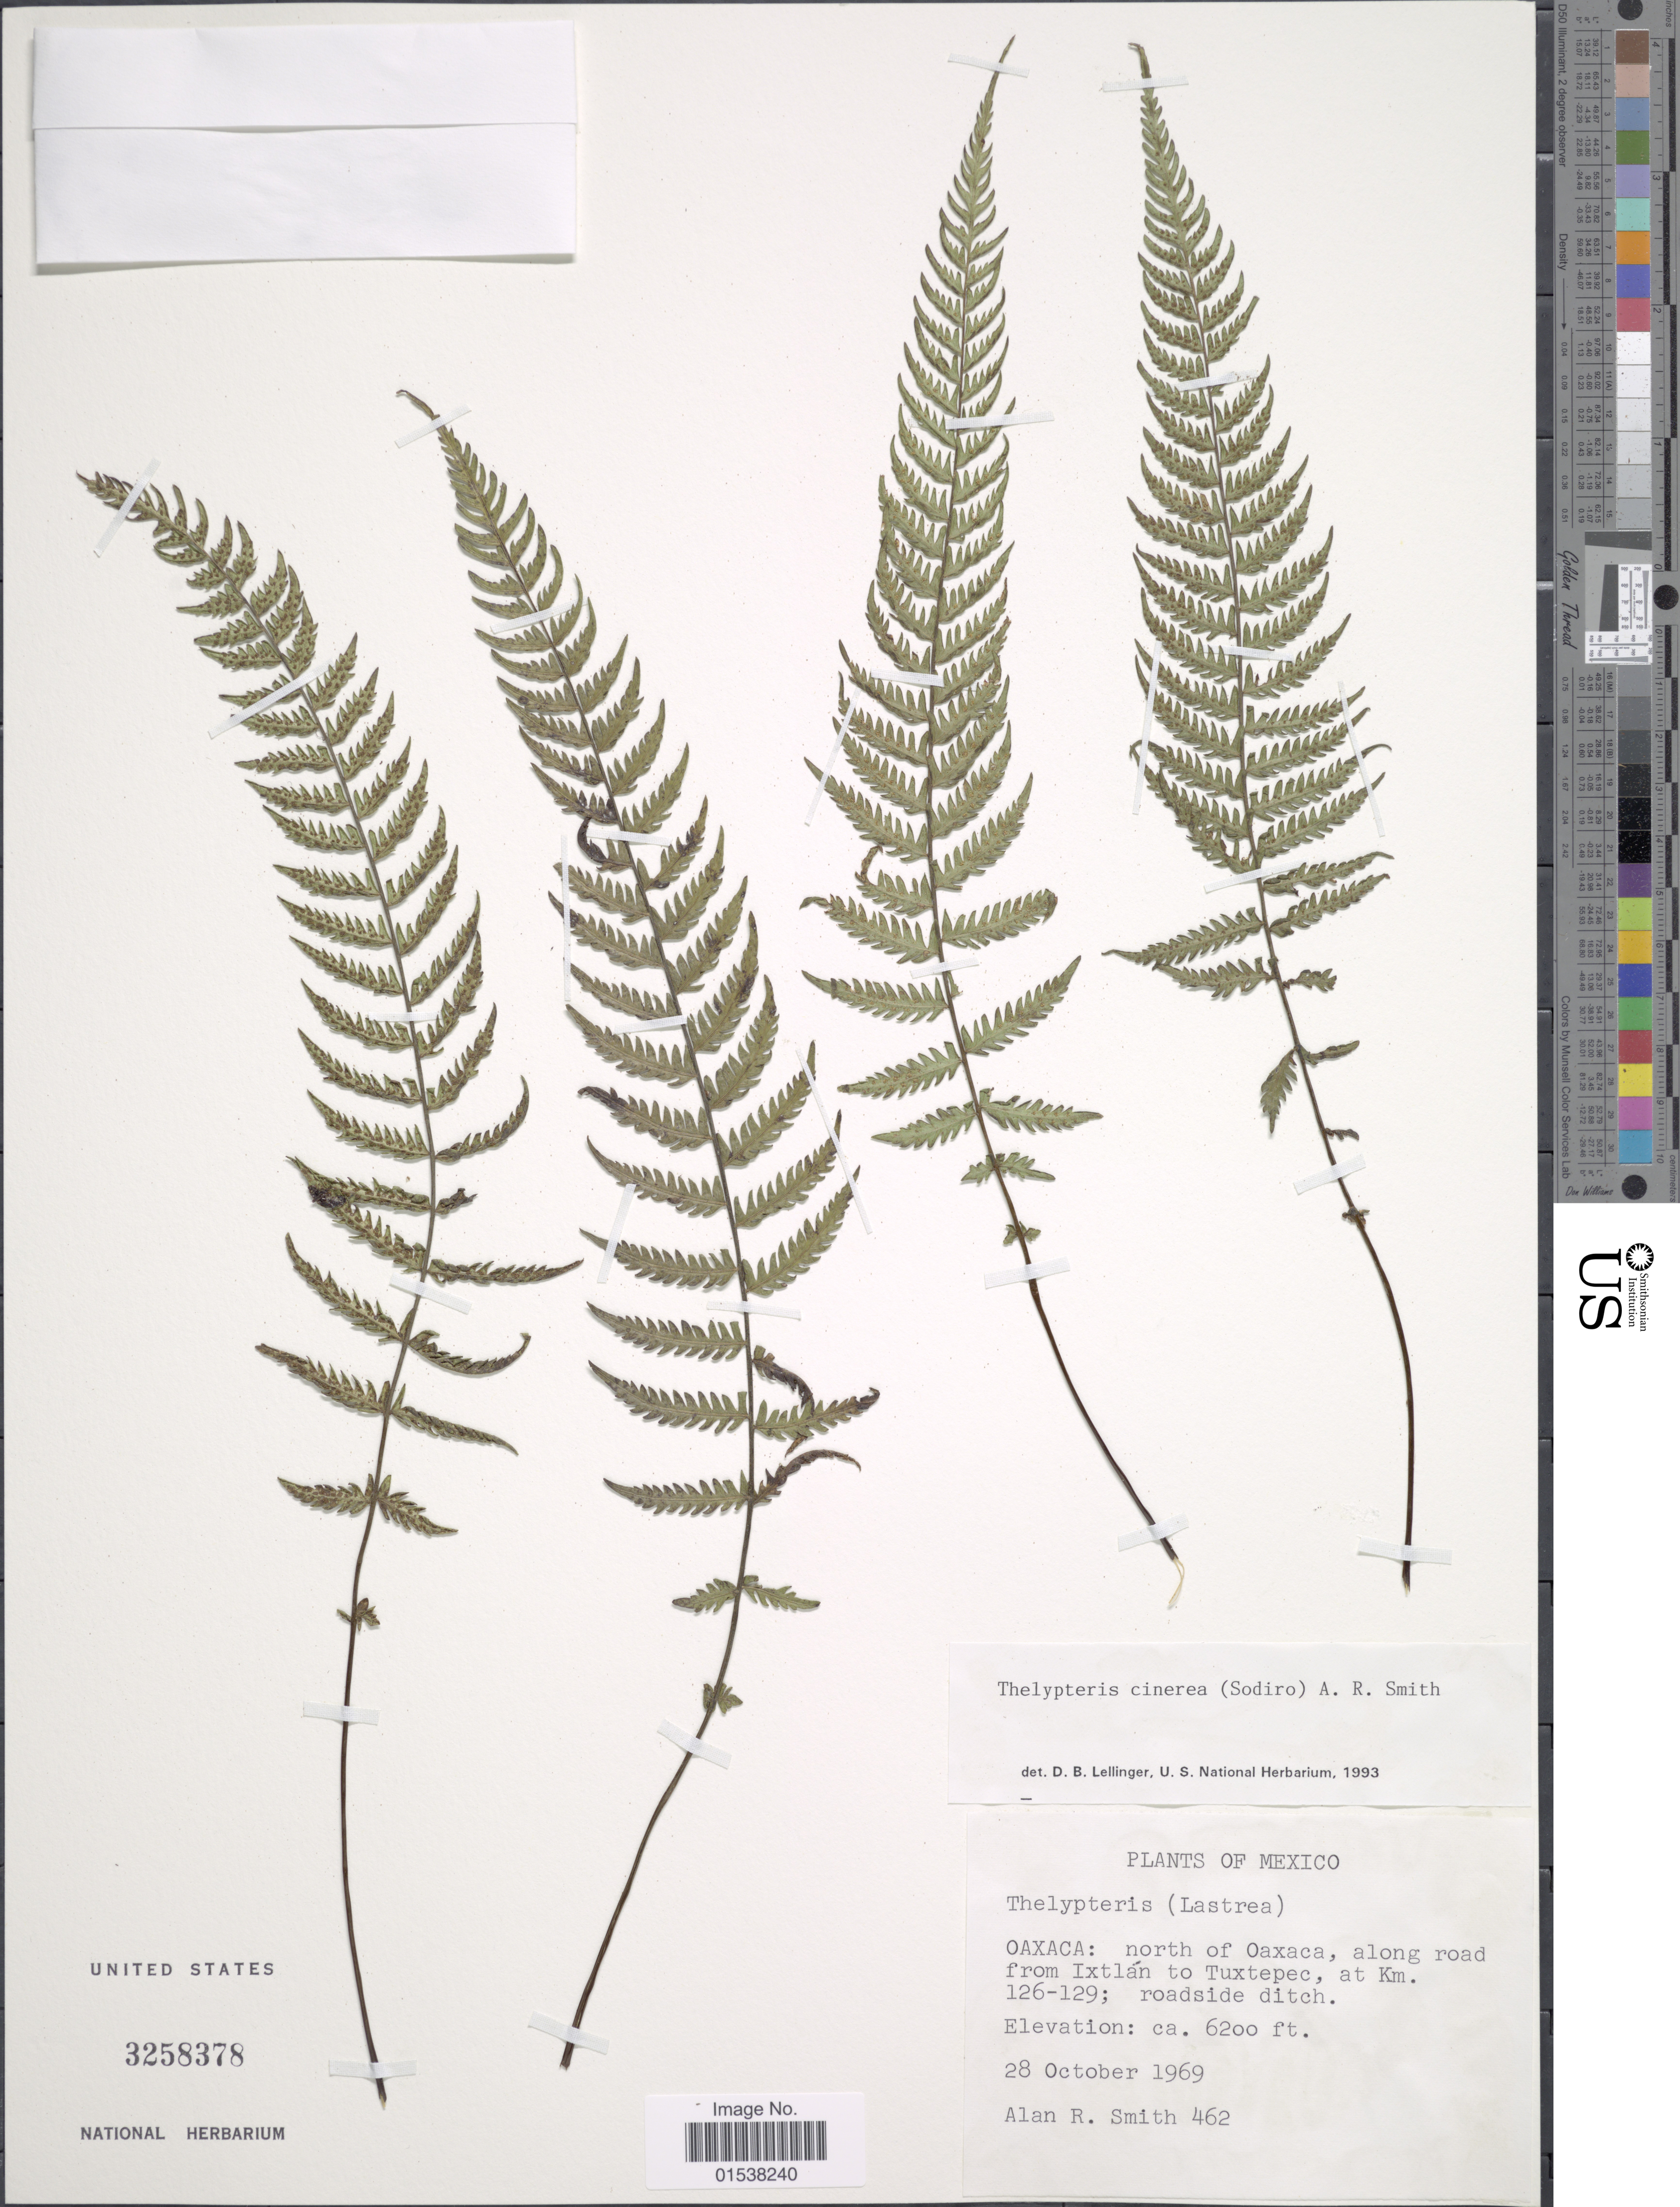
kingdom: Plantae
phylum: Tracheophyta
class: Polypodiopsida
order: Polypodiales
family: Thelypteridaceae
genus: Amauropelta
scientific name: Amauropelta cinerea (Sodiro) comb. nov., ined. 2015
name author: (Sodiro)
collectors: A. R. Smith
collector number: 462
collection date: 1969-10-28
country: Mexico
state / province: Oaxaca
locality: Oaxaca: north of Oaxaca, along road from Ixtlan to Tuxtepec, at km 126-129; roadside ditch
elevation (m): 1890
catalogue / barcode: US 3258378